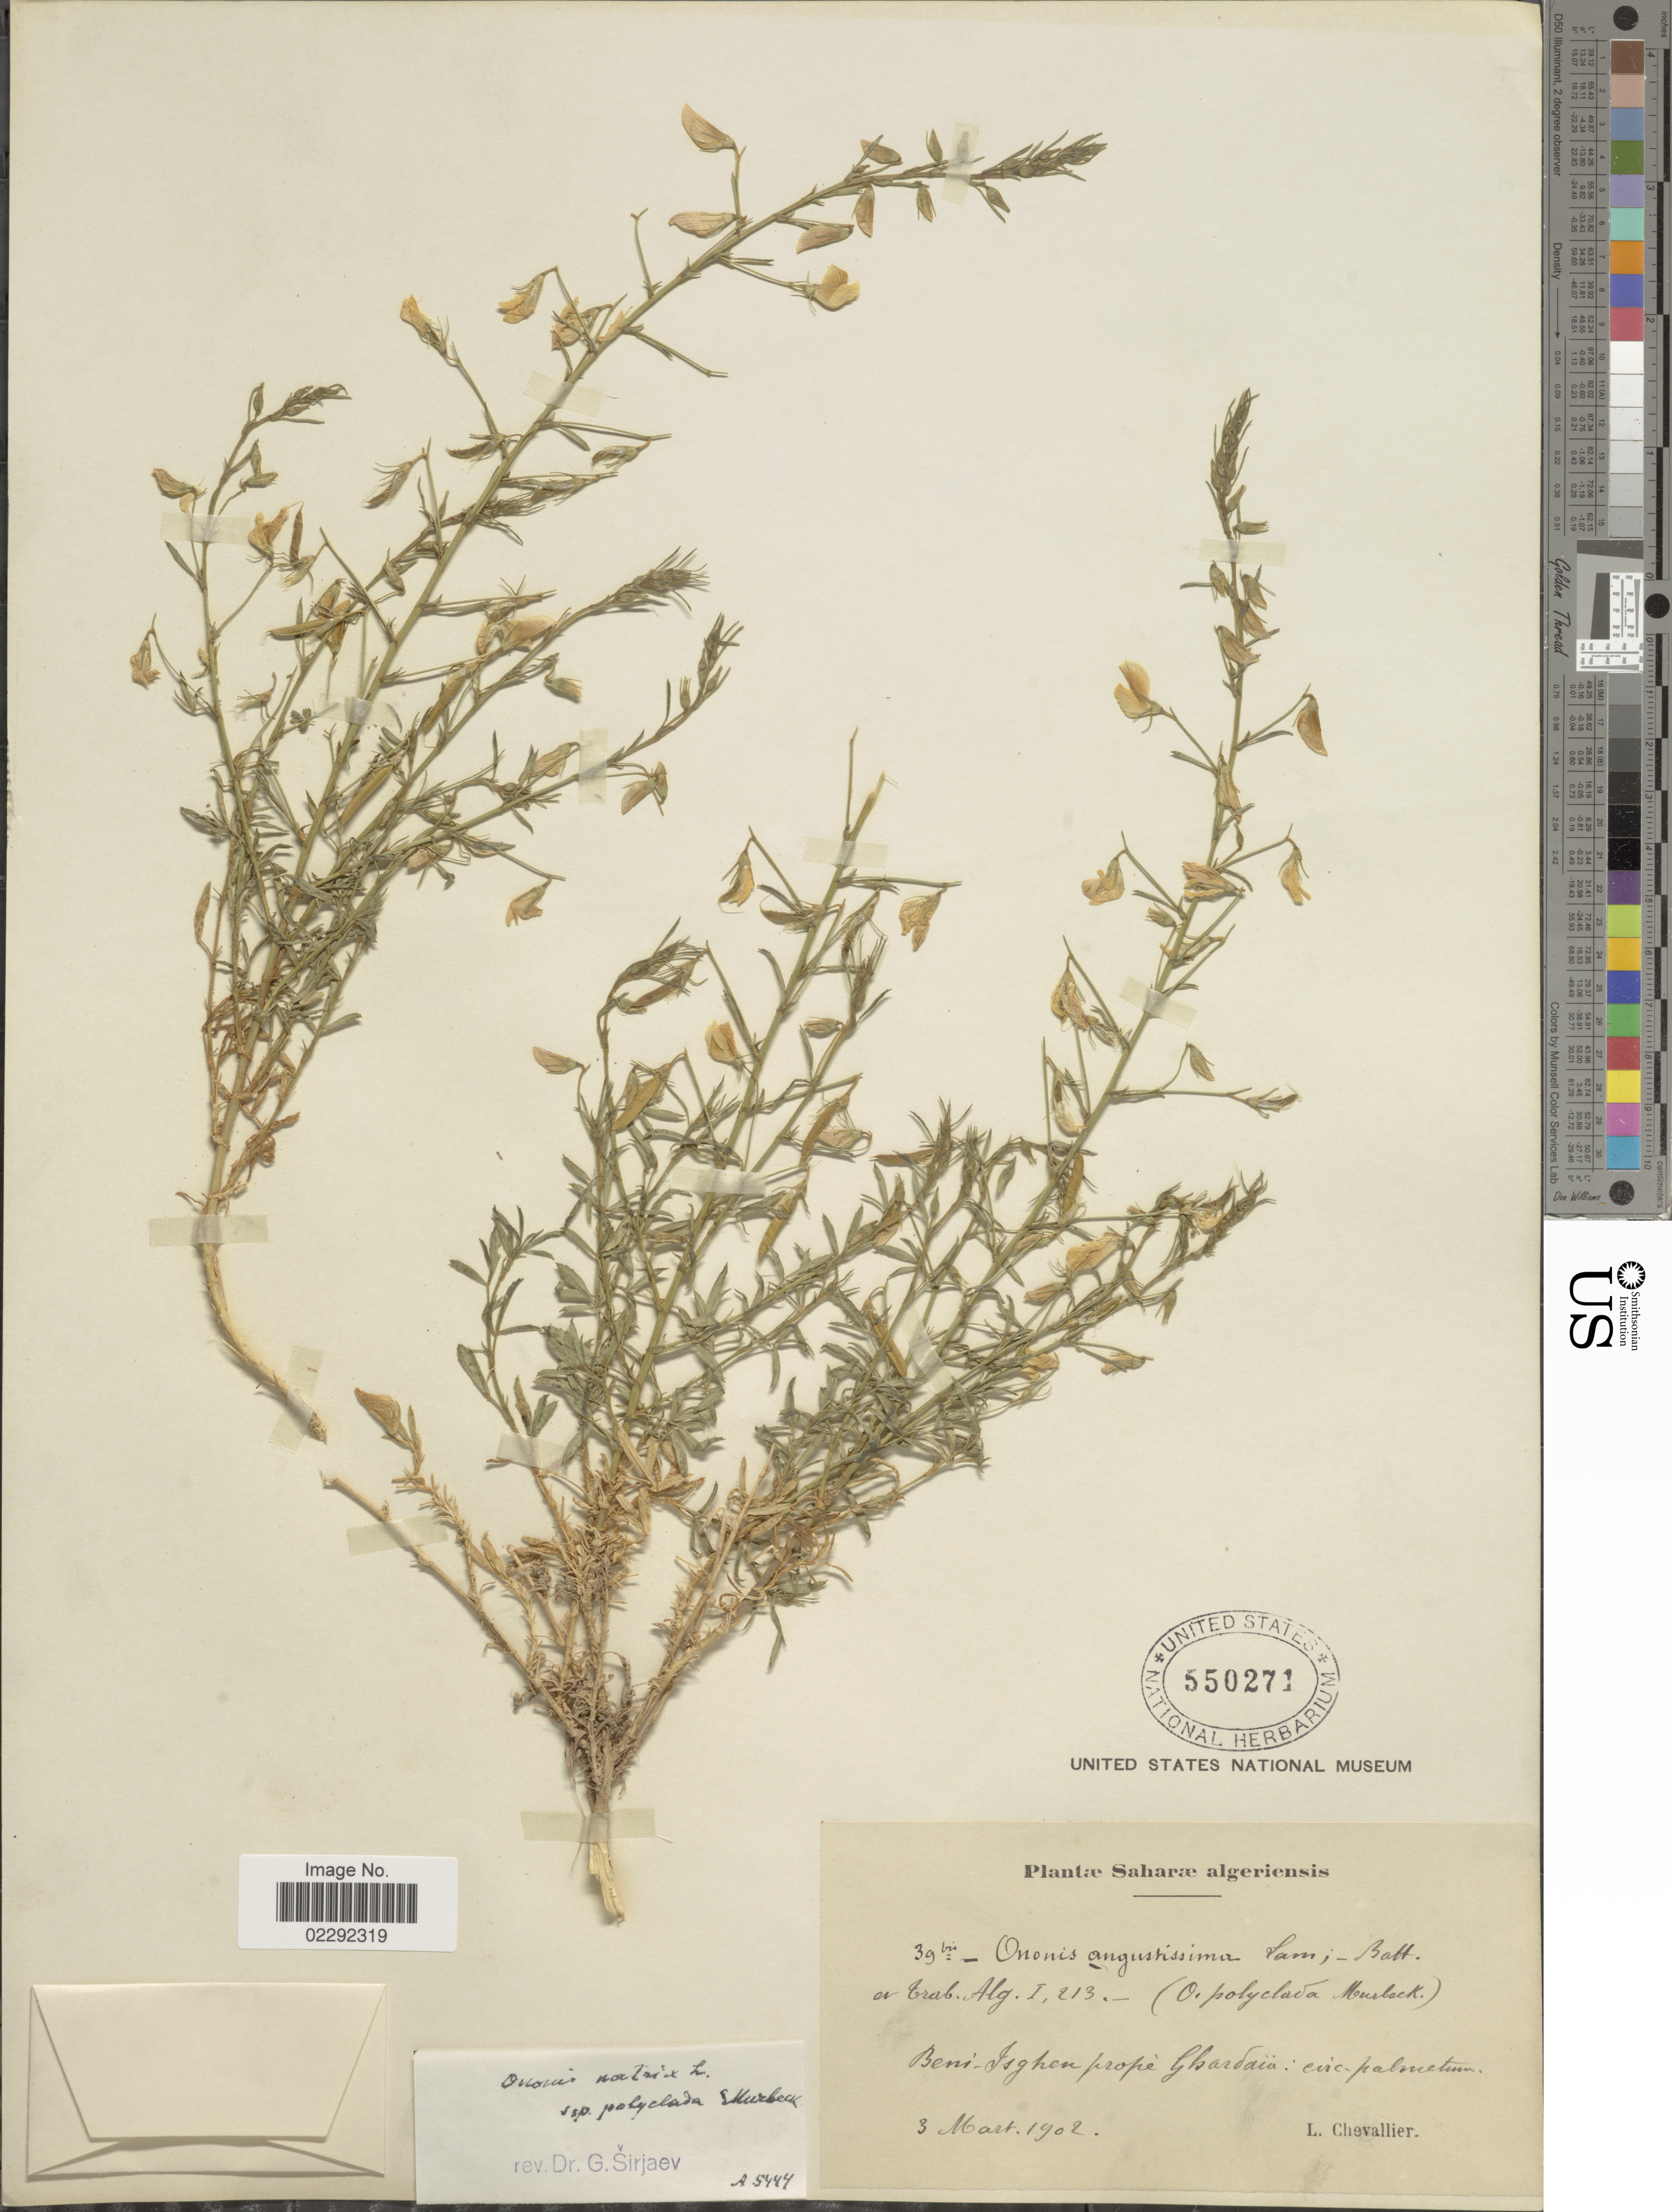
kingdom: Plantae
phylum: Tracheophyta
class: Magnoliopsida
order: Fabales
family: Fabaceae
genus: Ononis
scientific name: Ononis natrix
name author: L.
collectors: L. Chevallier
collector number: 39bin*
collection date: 1902-03-03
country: Algeria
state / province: Ghardaïa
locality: Beni-Isghen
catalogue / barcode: US 550271